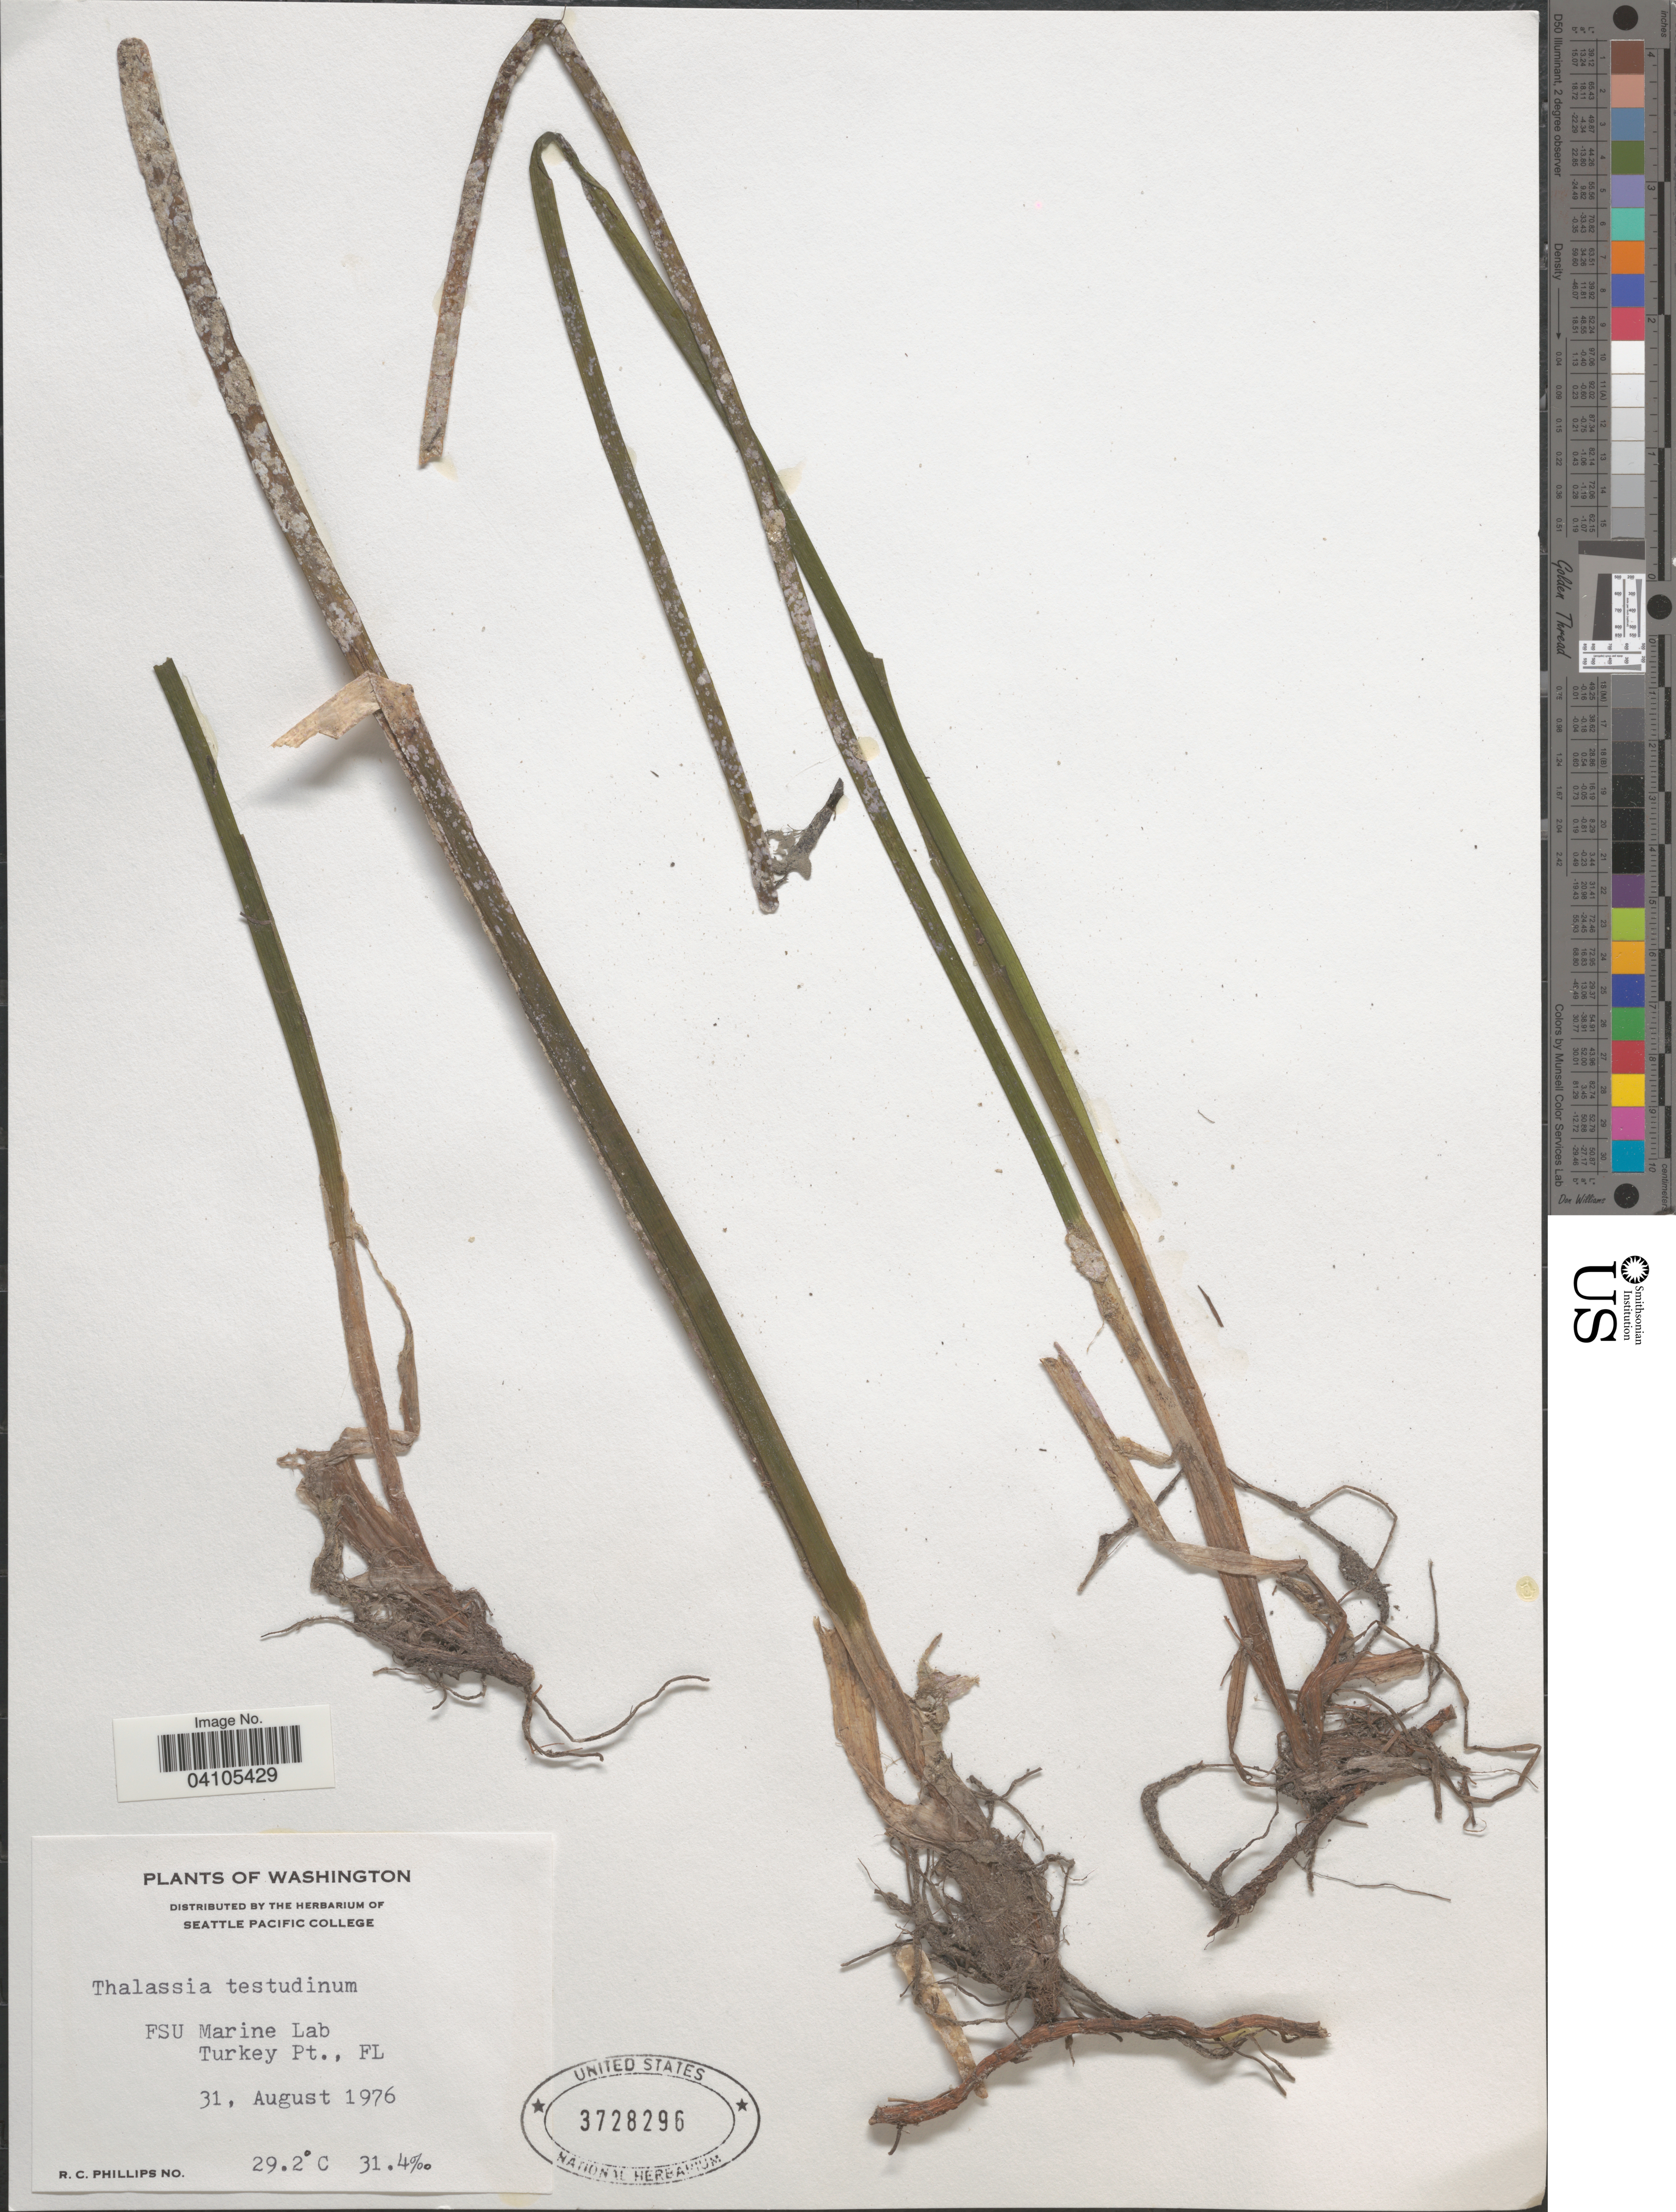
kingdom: Plantae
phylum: Tracheophyta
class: Liliopsida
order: Alismatales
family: Hydrocharitaceae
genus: Thalassia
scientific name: Thalassia testudinum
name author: Banks & Sol. ex K.D. Koenig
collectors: R. C. Phillips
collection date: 1976-08-31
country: United States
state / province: Florida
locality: FSU Marine Lab. Turkey Pt.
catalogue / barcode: US 3728296